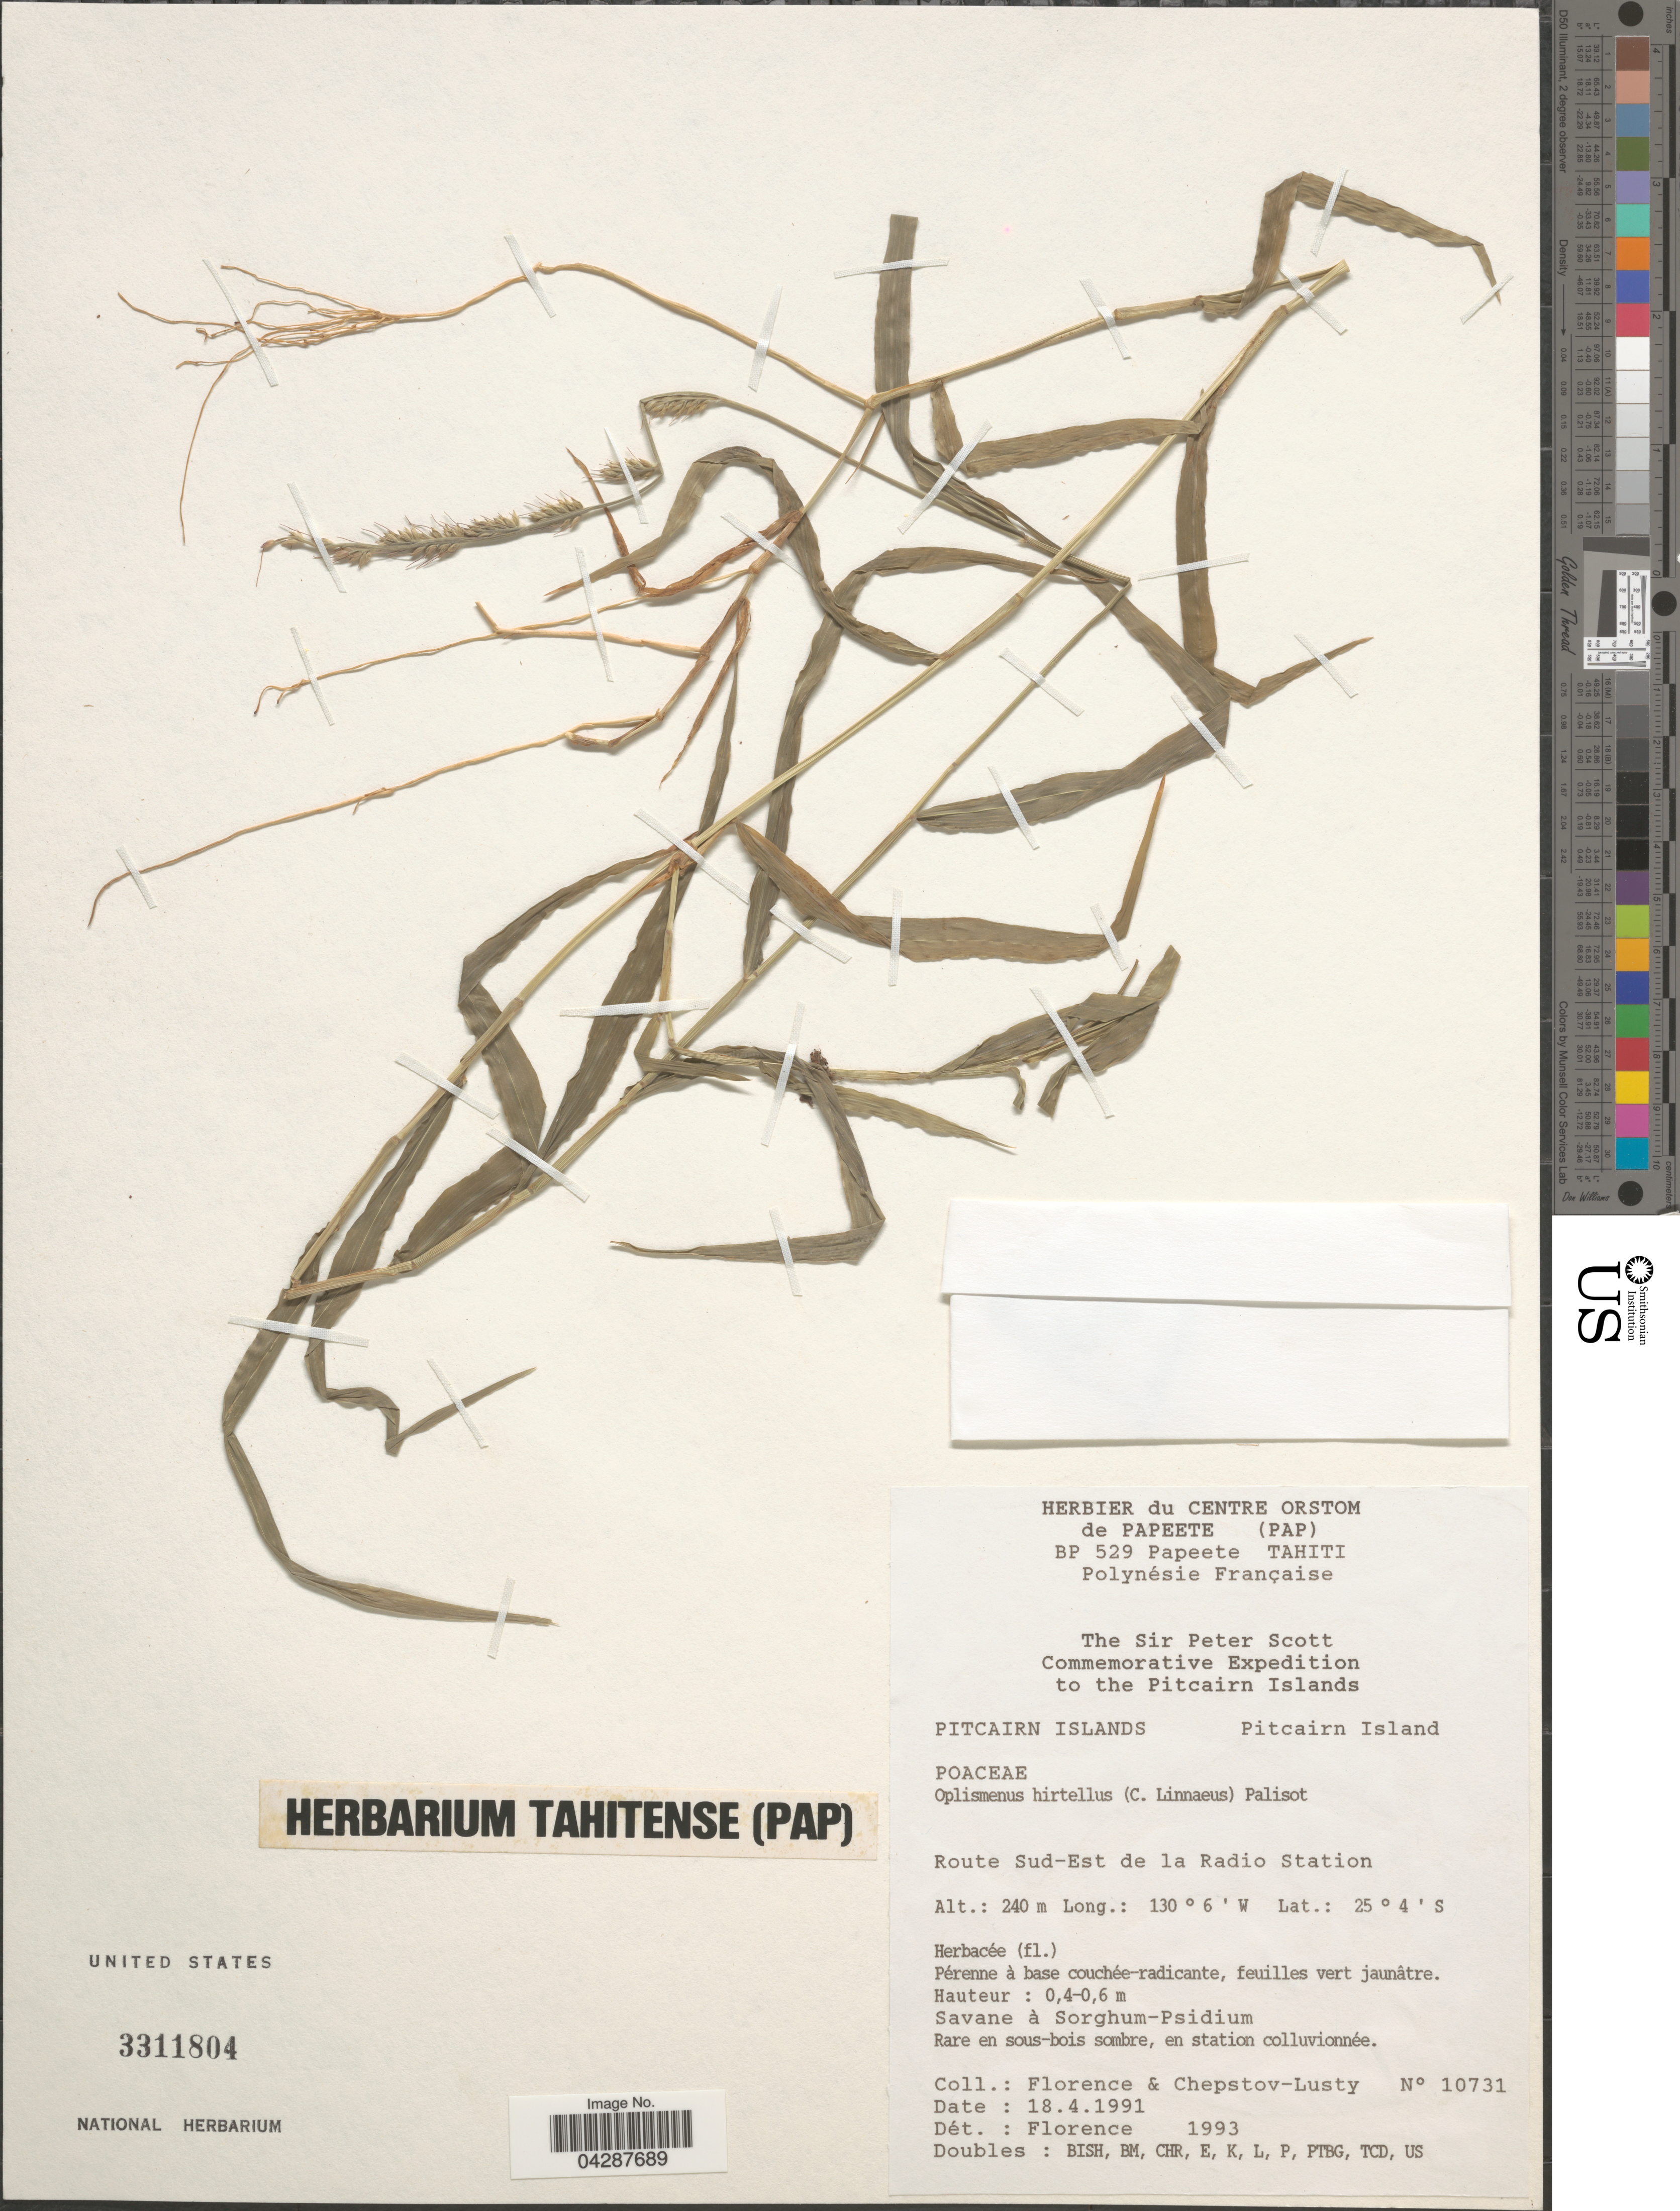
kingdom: Plantae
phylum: Tracheophyta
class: Liliopsida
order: Poales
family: Poaceae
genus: Oplismenus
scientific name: Oplismenus hirtellus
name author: (L.) P. Beauv.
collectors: -. Florence & -. Chepstov-lusty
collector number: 10731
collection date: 1991-04-18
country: Pitcairn Islands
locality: Route Sud-East de la Radio Station.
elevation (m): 240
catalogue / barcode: US 3311804